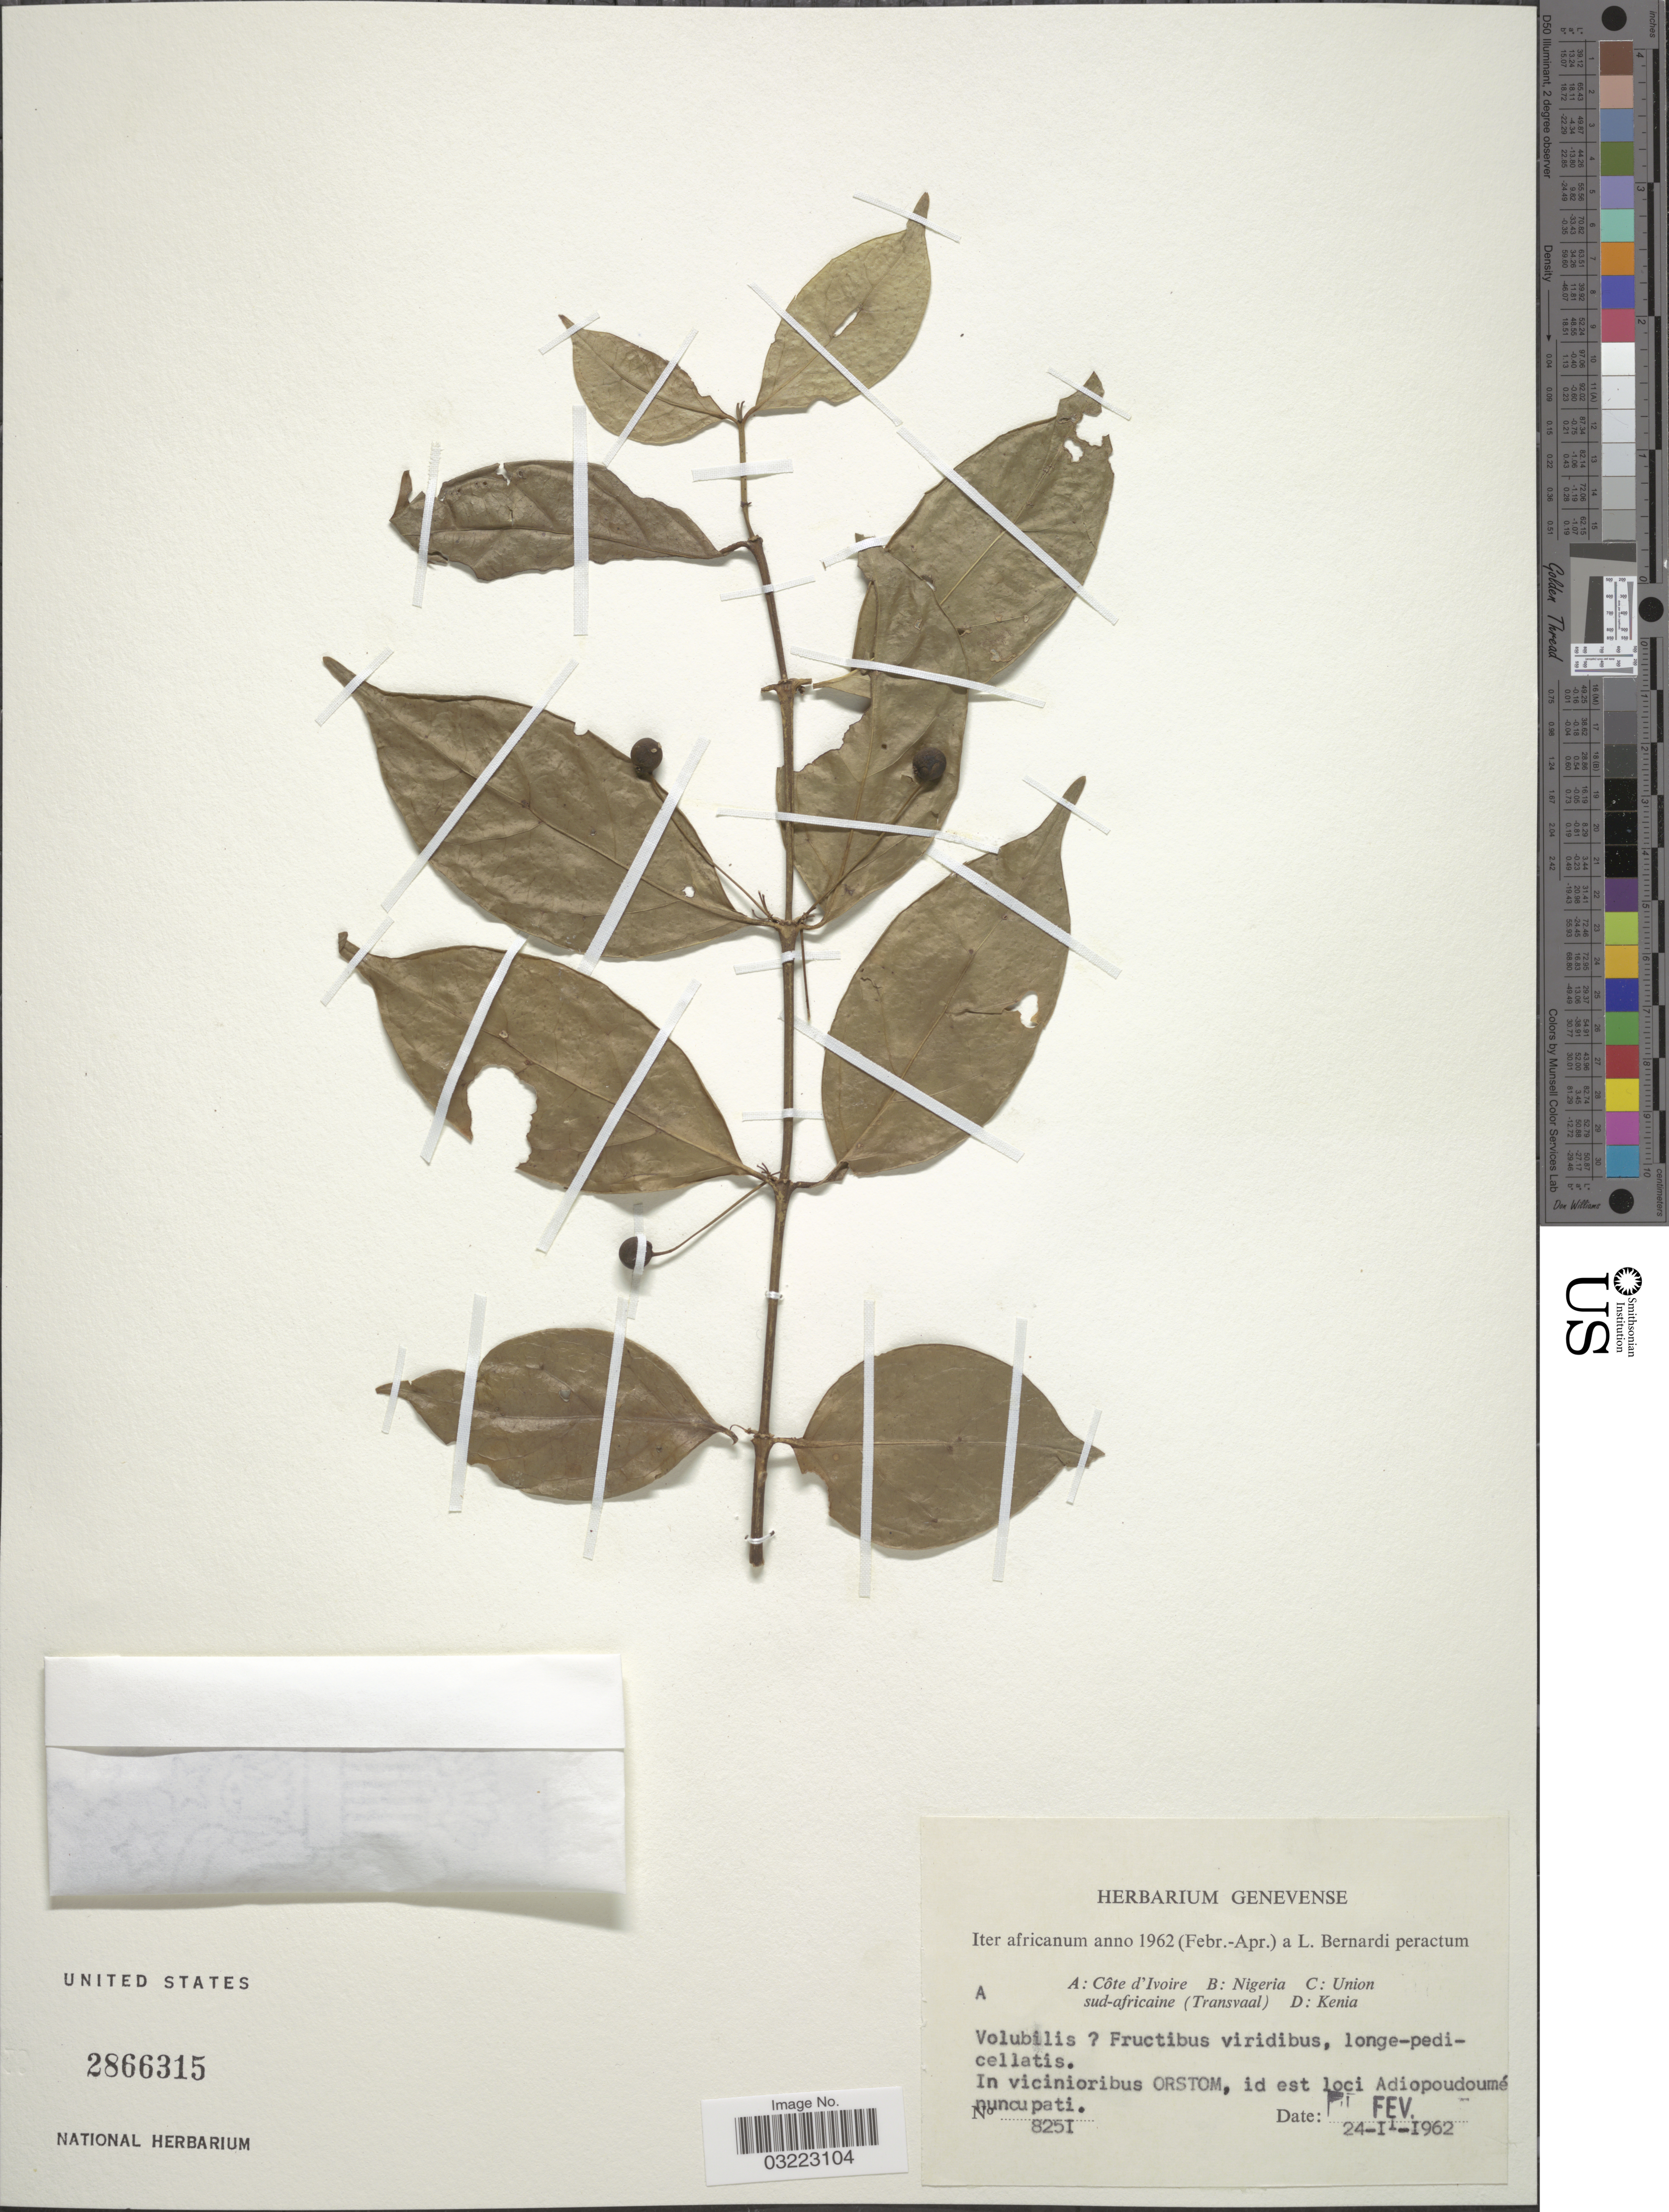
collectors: L. Bernardi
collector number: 8251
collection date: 1962-02-24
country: Ivory Coast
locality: Côte d'Ivoire. In vicinioribus ORSTOM, id est loci Adipoudoumé nuncupati.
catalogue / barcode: US 2866315